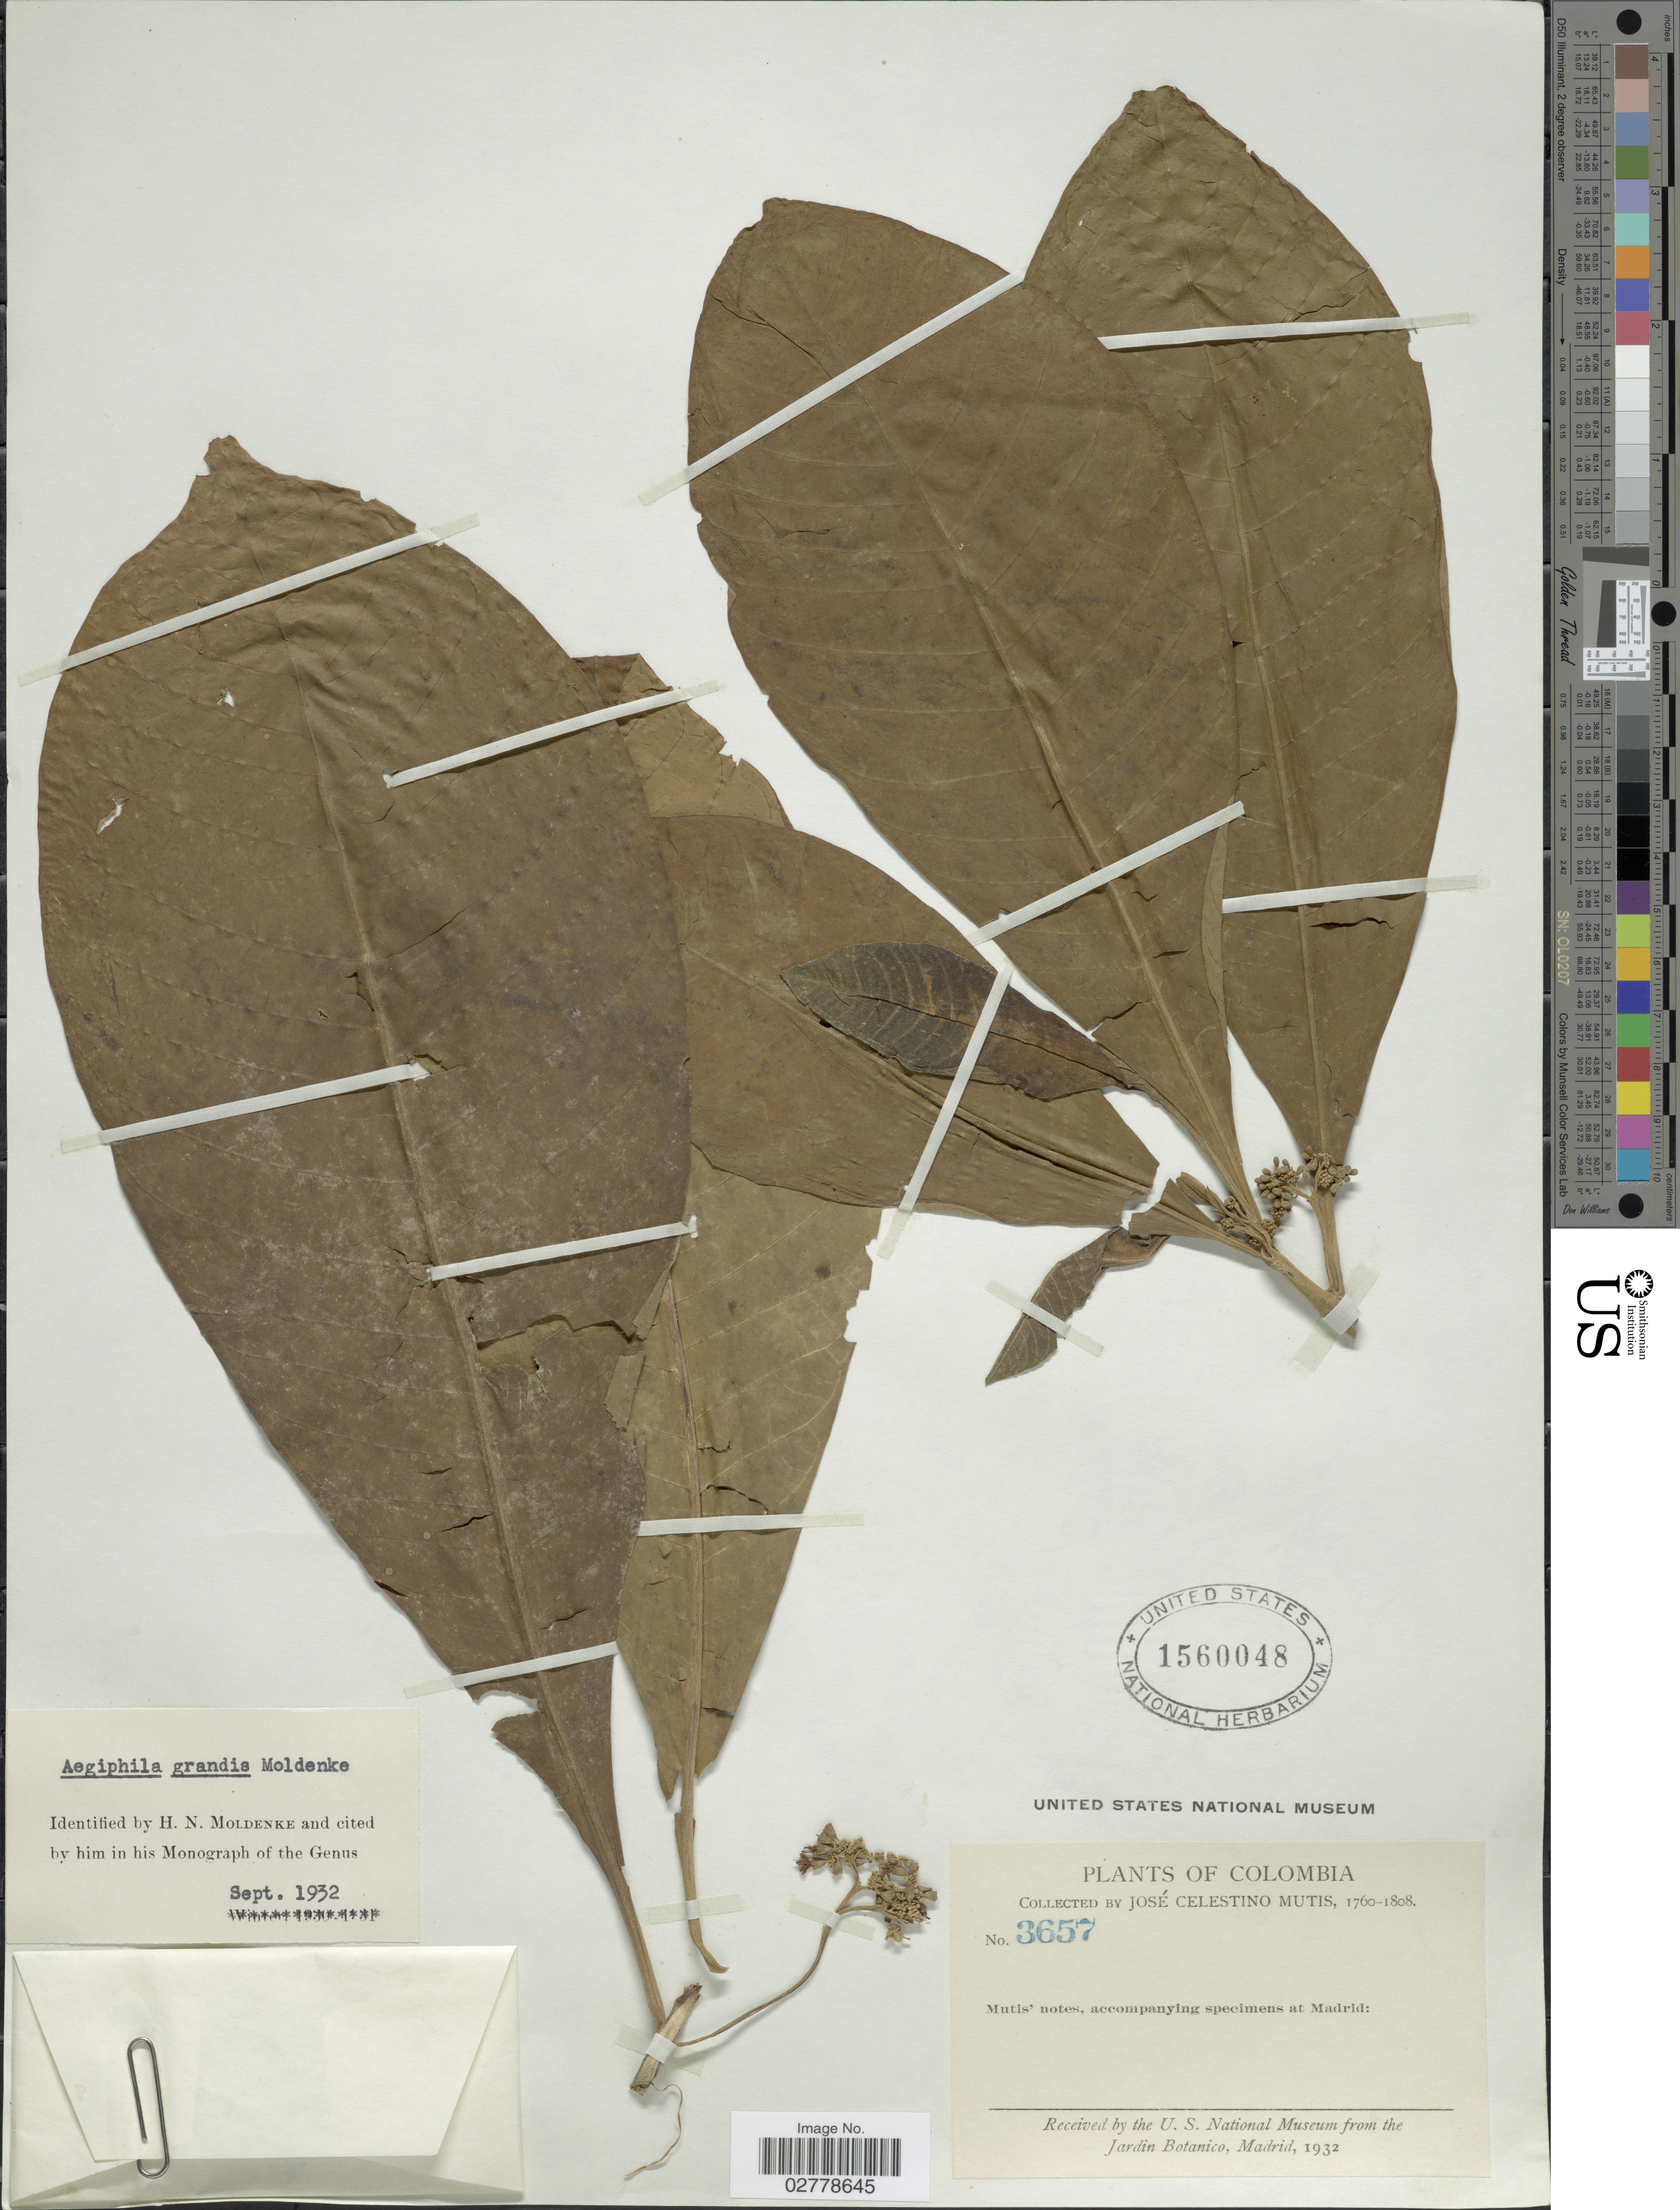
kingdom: Plantae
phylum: Tracheophyta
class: Magnoliopsida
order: Lamiales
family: Lamiaceae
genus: Aegiphila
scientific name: Aegiphila grandis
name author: Moldenke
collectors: J. C. B. Mutis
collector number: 3657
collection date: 1760/1808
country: Colombia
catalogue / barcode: US 1560048